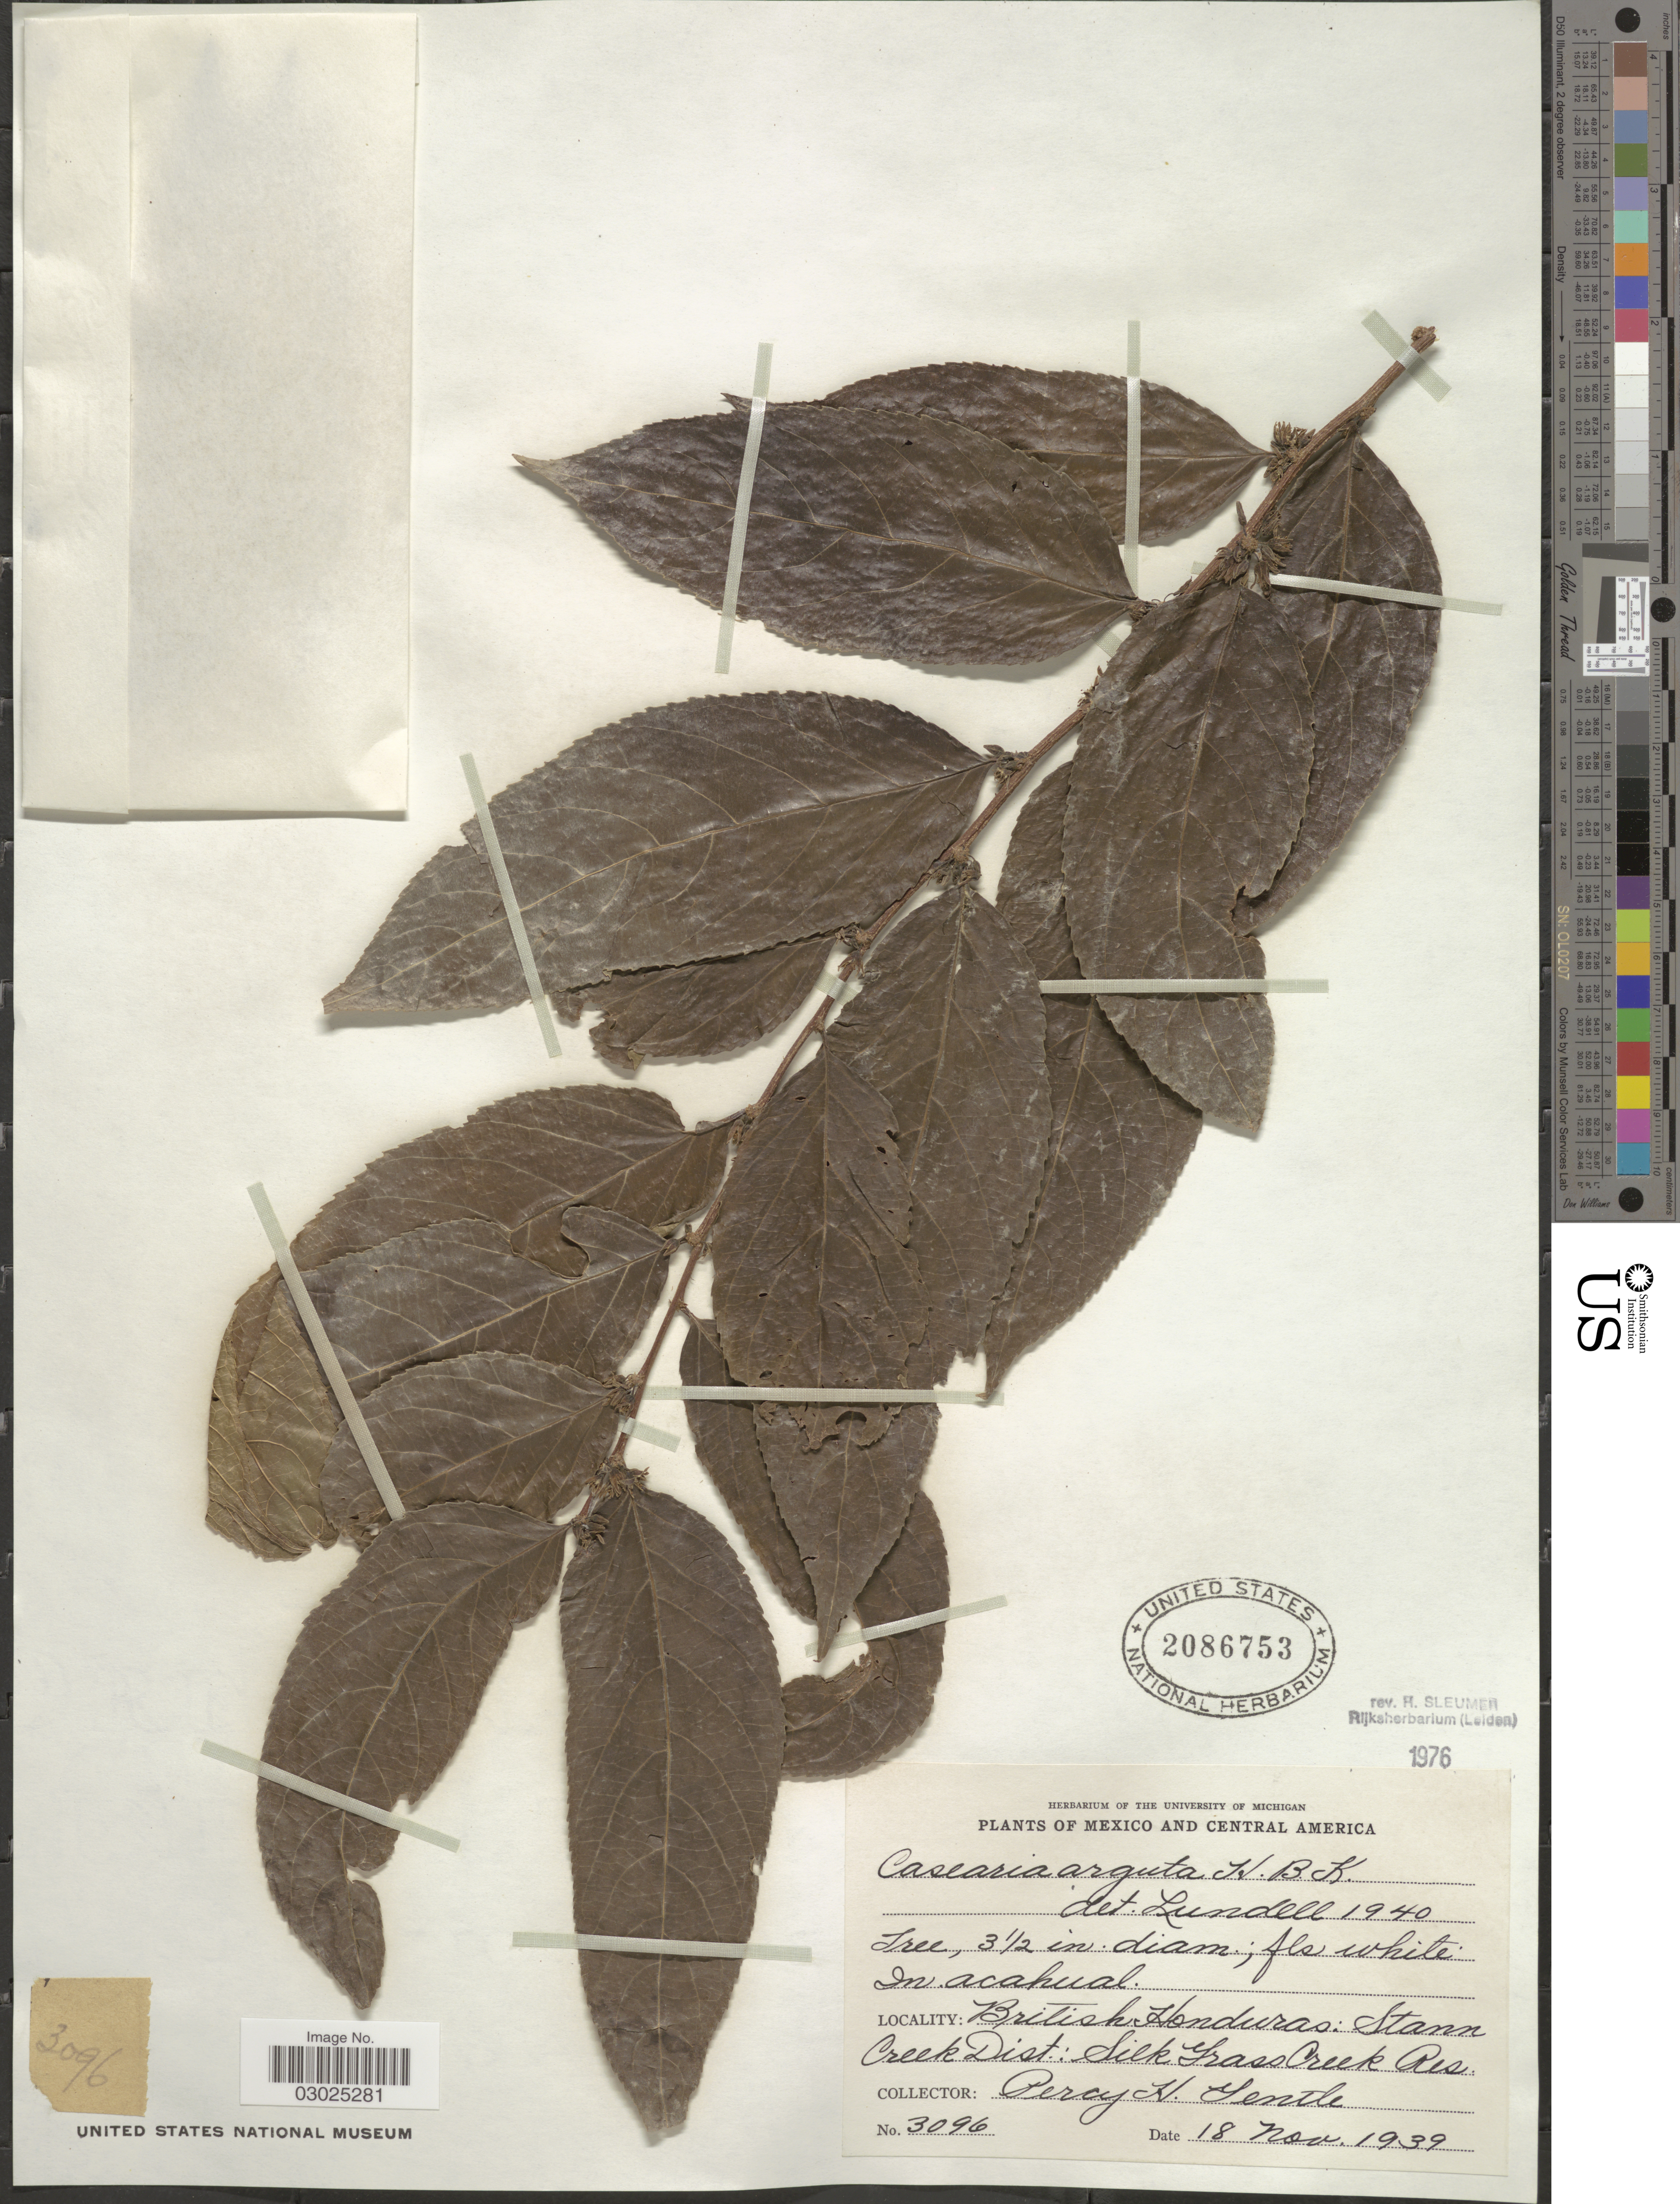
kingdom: Plantae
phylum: Tracheophyta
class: Magnoliopsida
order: Malpighiales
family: Salicaceae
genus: Casearia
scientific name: Casearia arguta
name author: Kunth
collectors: P. H. Gentle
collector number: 3096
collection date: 1939-11-18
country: Belize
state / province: Stann Creek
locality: British Honduras: Stann Creek Dist.: Silk Grass Creek Res.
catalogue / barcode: US 2086753